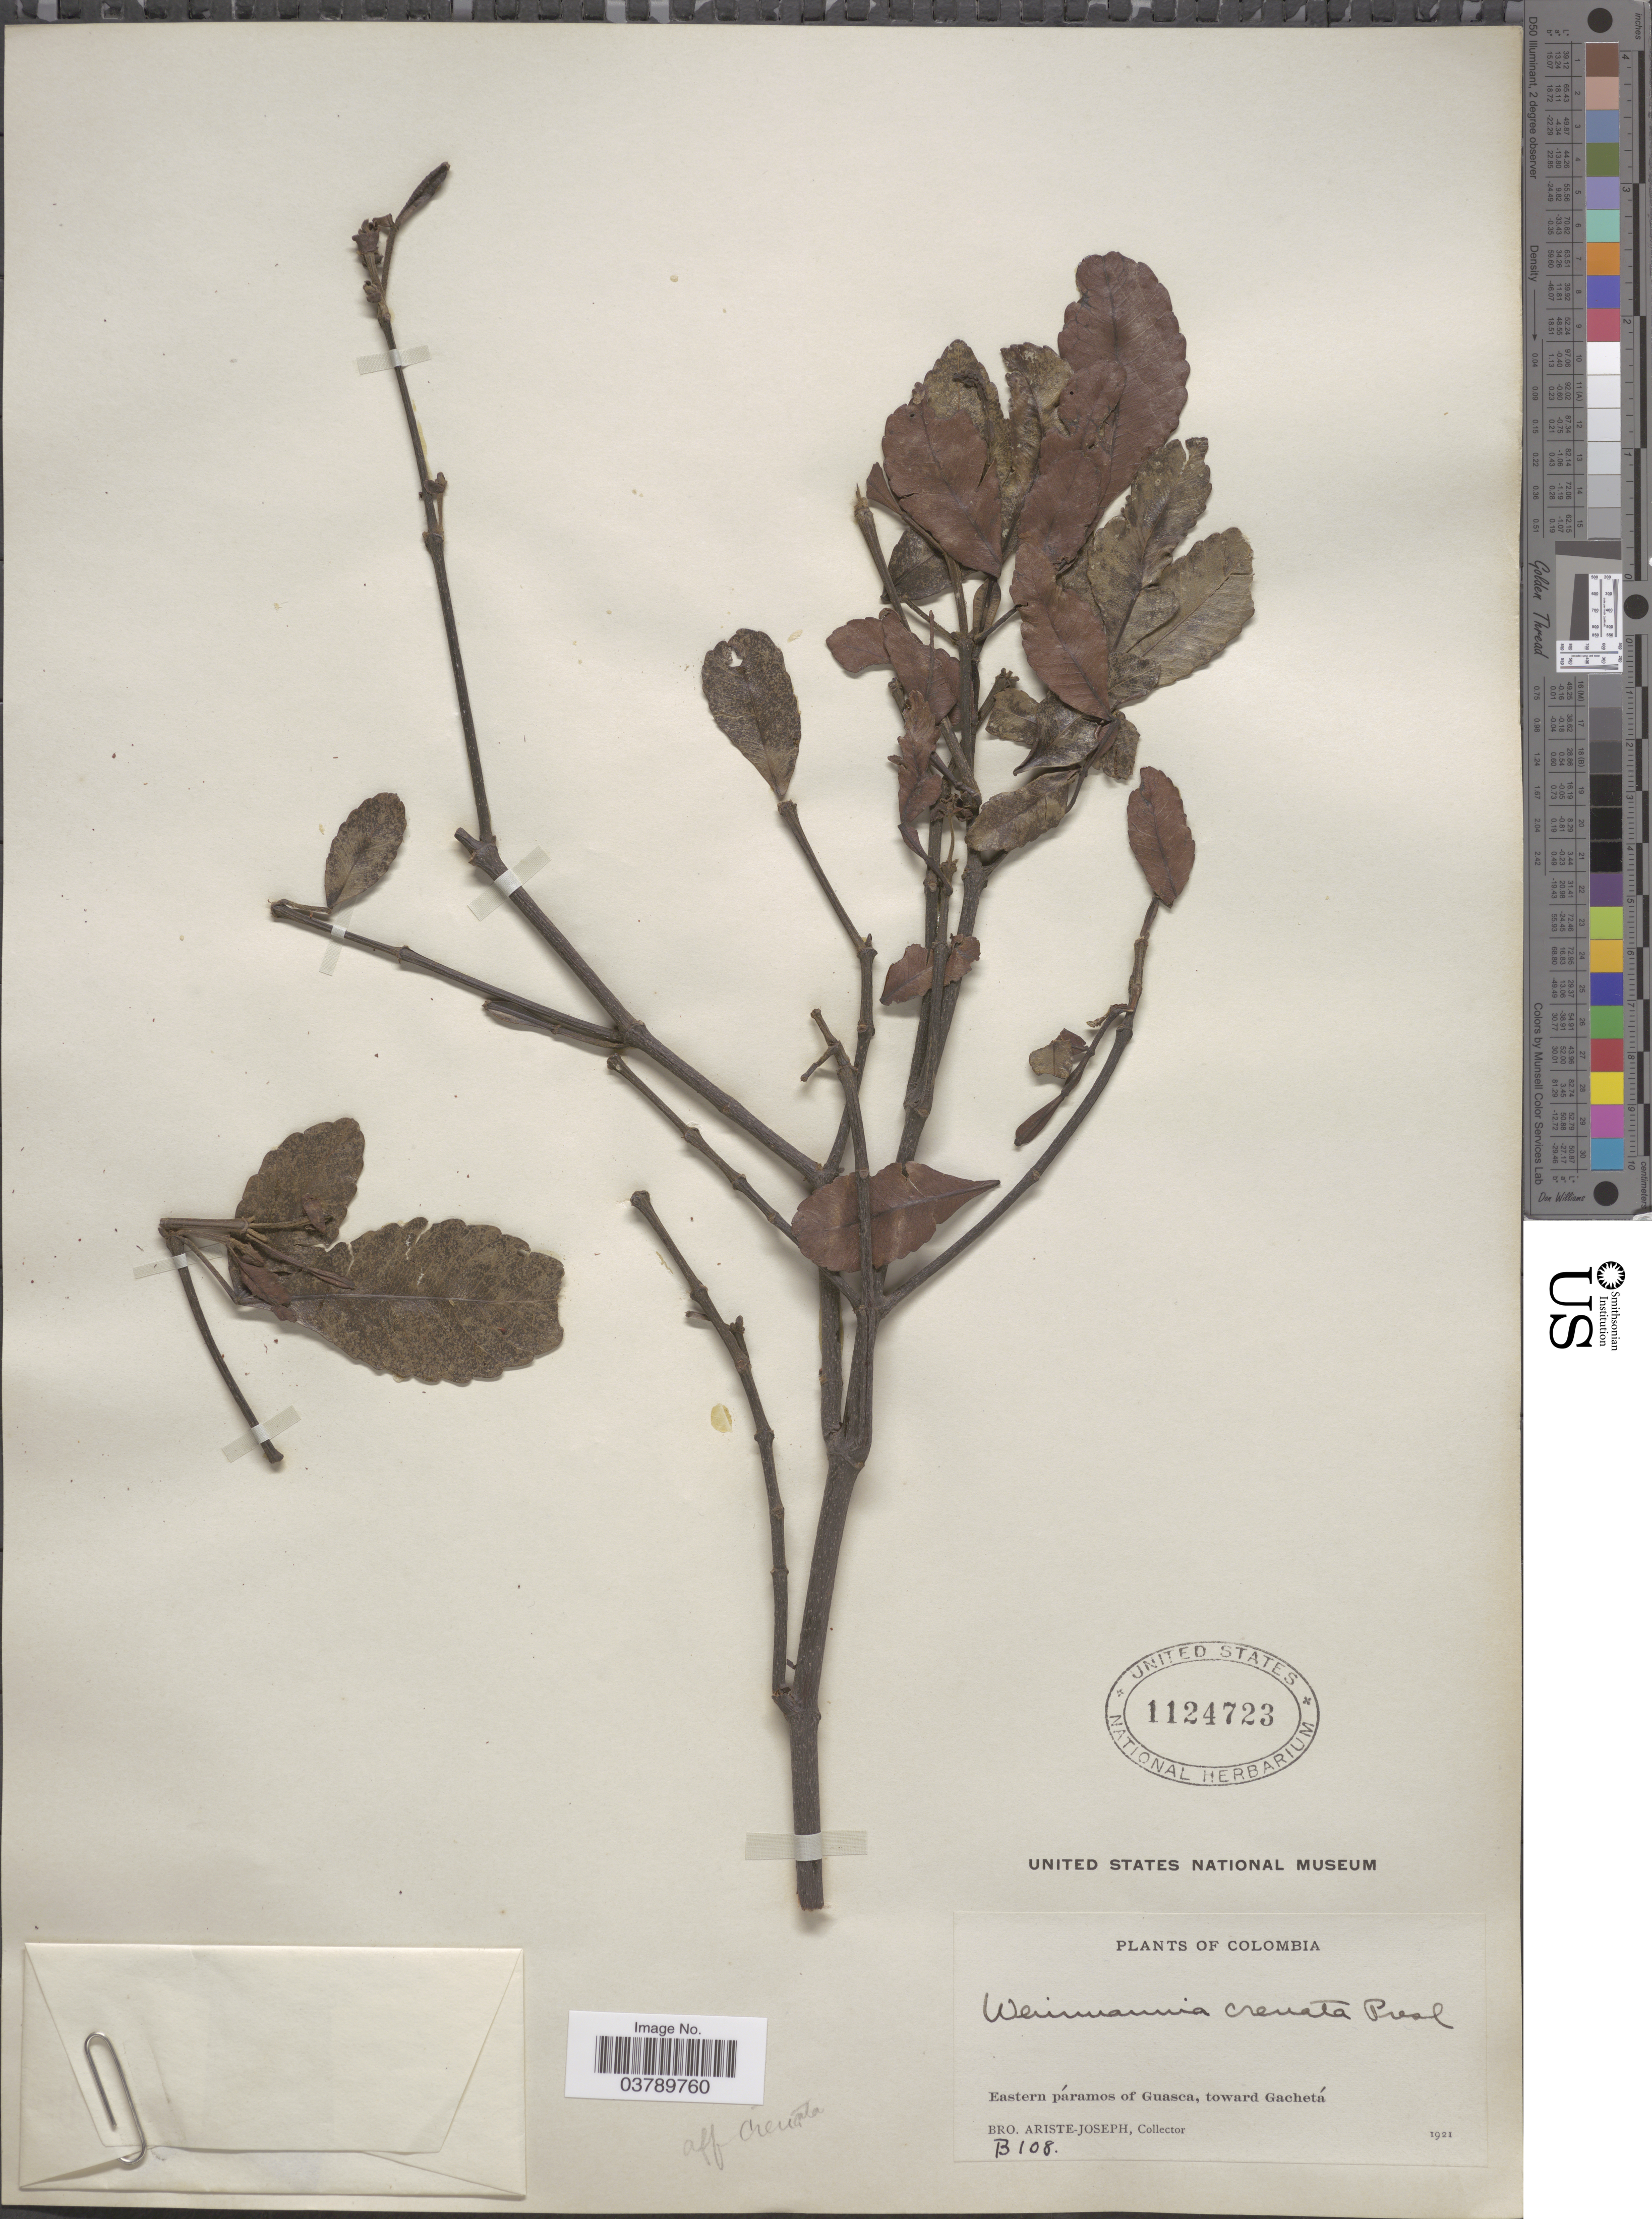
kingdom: Plantae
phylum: Tracheophyta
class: Magnoliopsida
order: Oxalidales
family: Cunoniaceae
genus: Weinmannia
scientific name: Weinmannia sorbifolia var. crenata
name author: Kunth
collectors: Bro. Ariste-Joseph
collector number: B108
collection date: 1921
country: Colombia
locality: Eastern páramos of Guasca, toward Gachetá.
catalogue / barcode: US 1124723